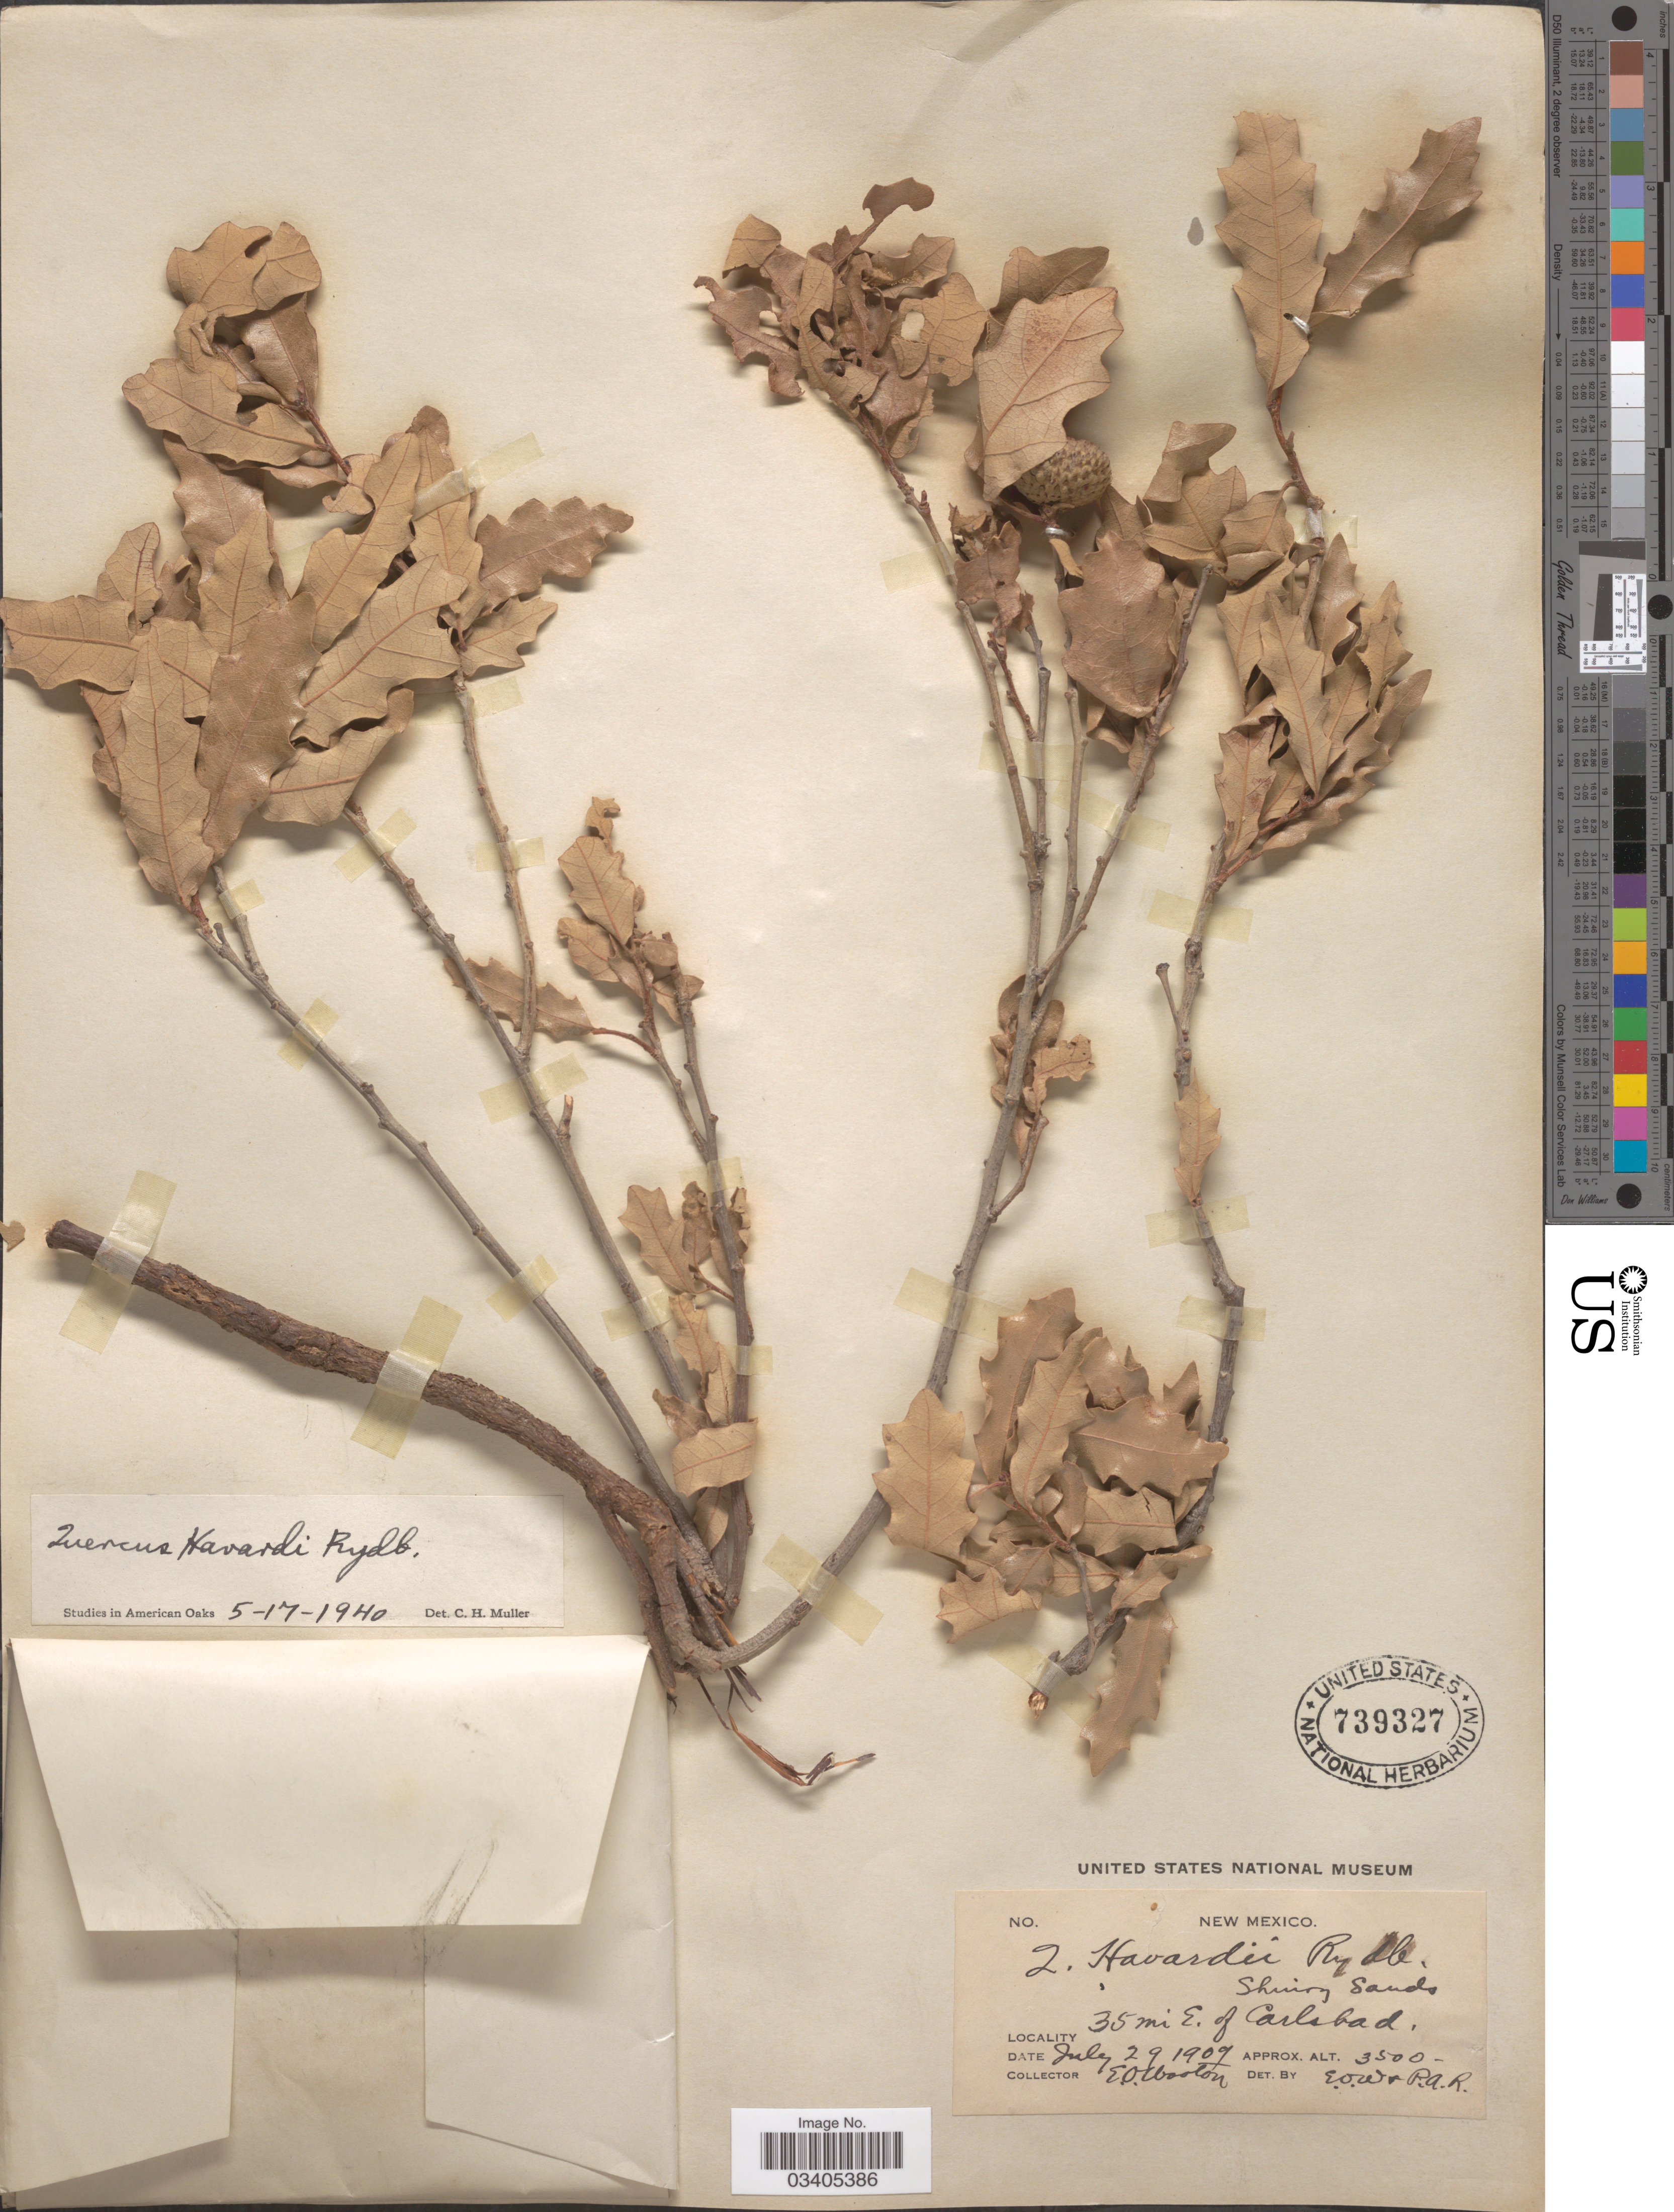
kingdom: Plantae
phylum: Tracheophyta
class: Magnoliopsida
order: Fagales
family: Fagaceae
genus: Quercus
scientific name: Quercus havardii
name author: Rydb.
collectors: E. O. Wooton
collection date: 1909-07-29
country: United States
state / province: New Mexico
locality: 35 mi E. of Carlsbad.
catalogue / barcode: US 739327